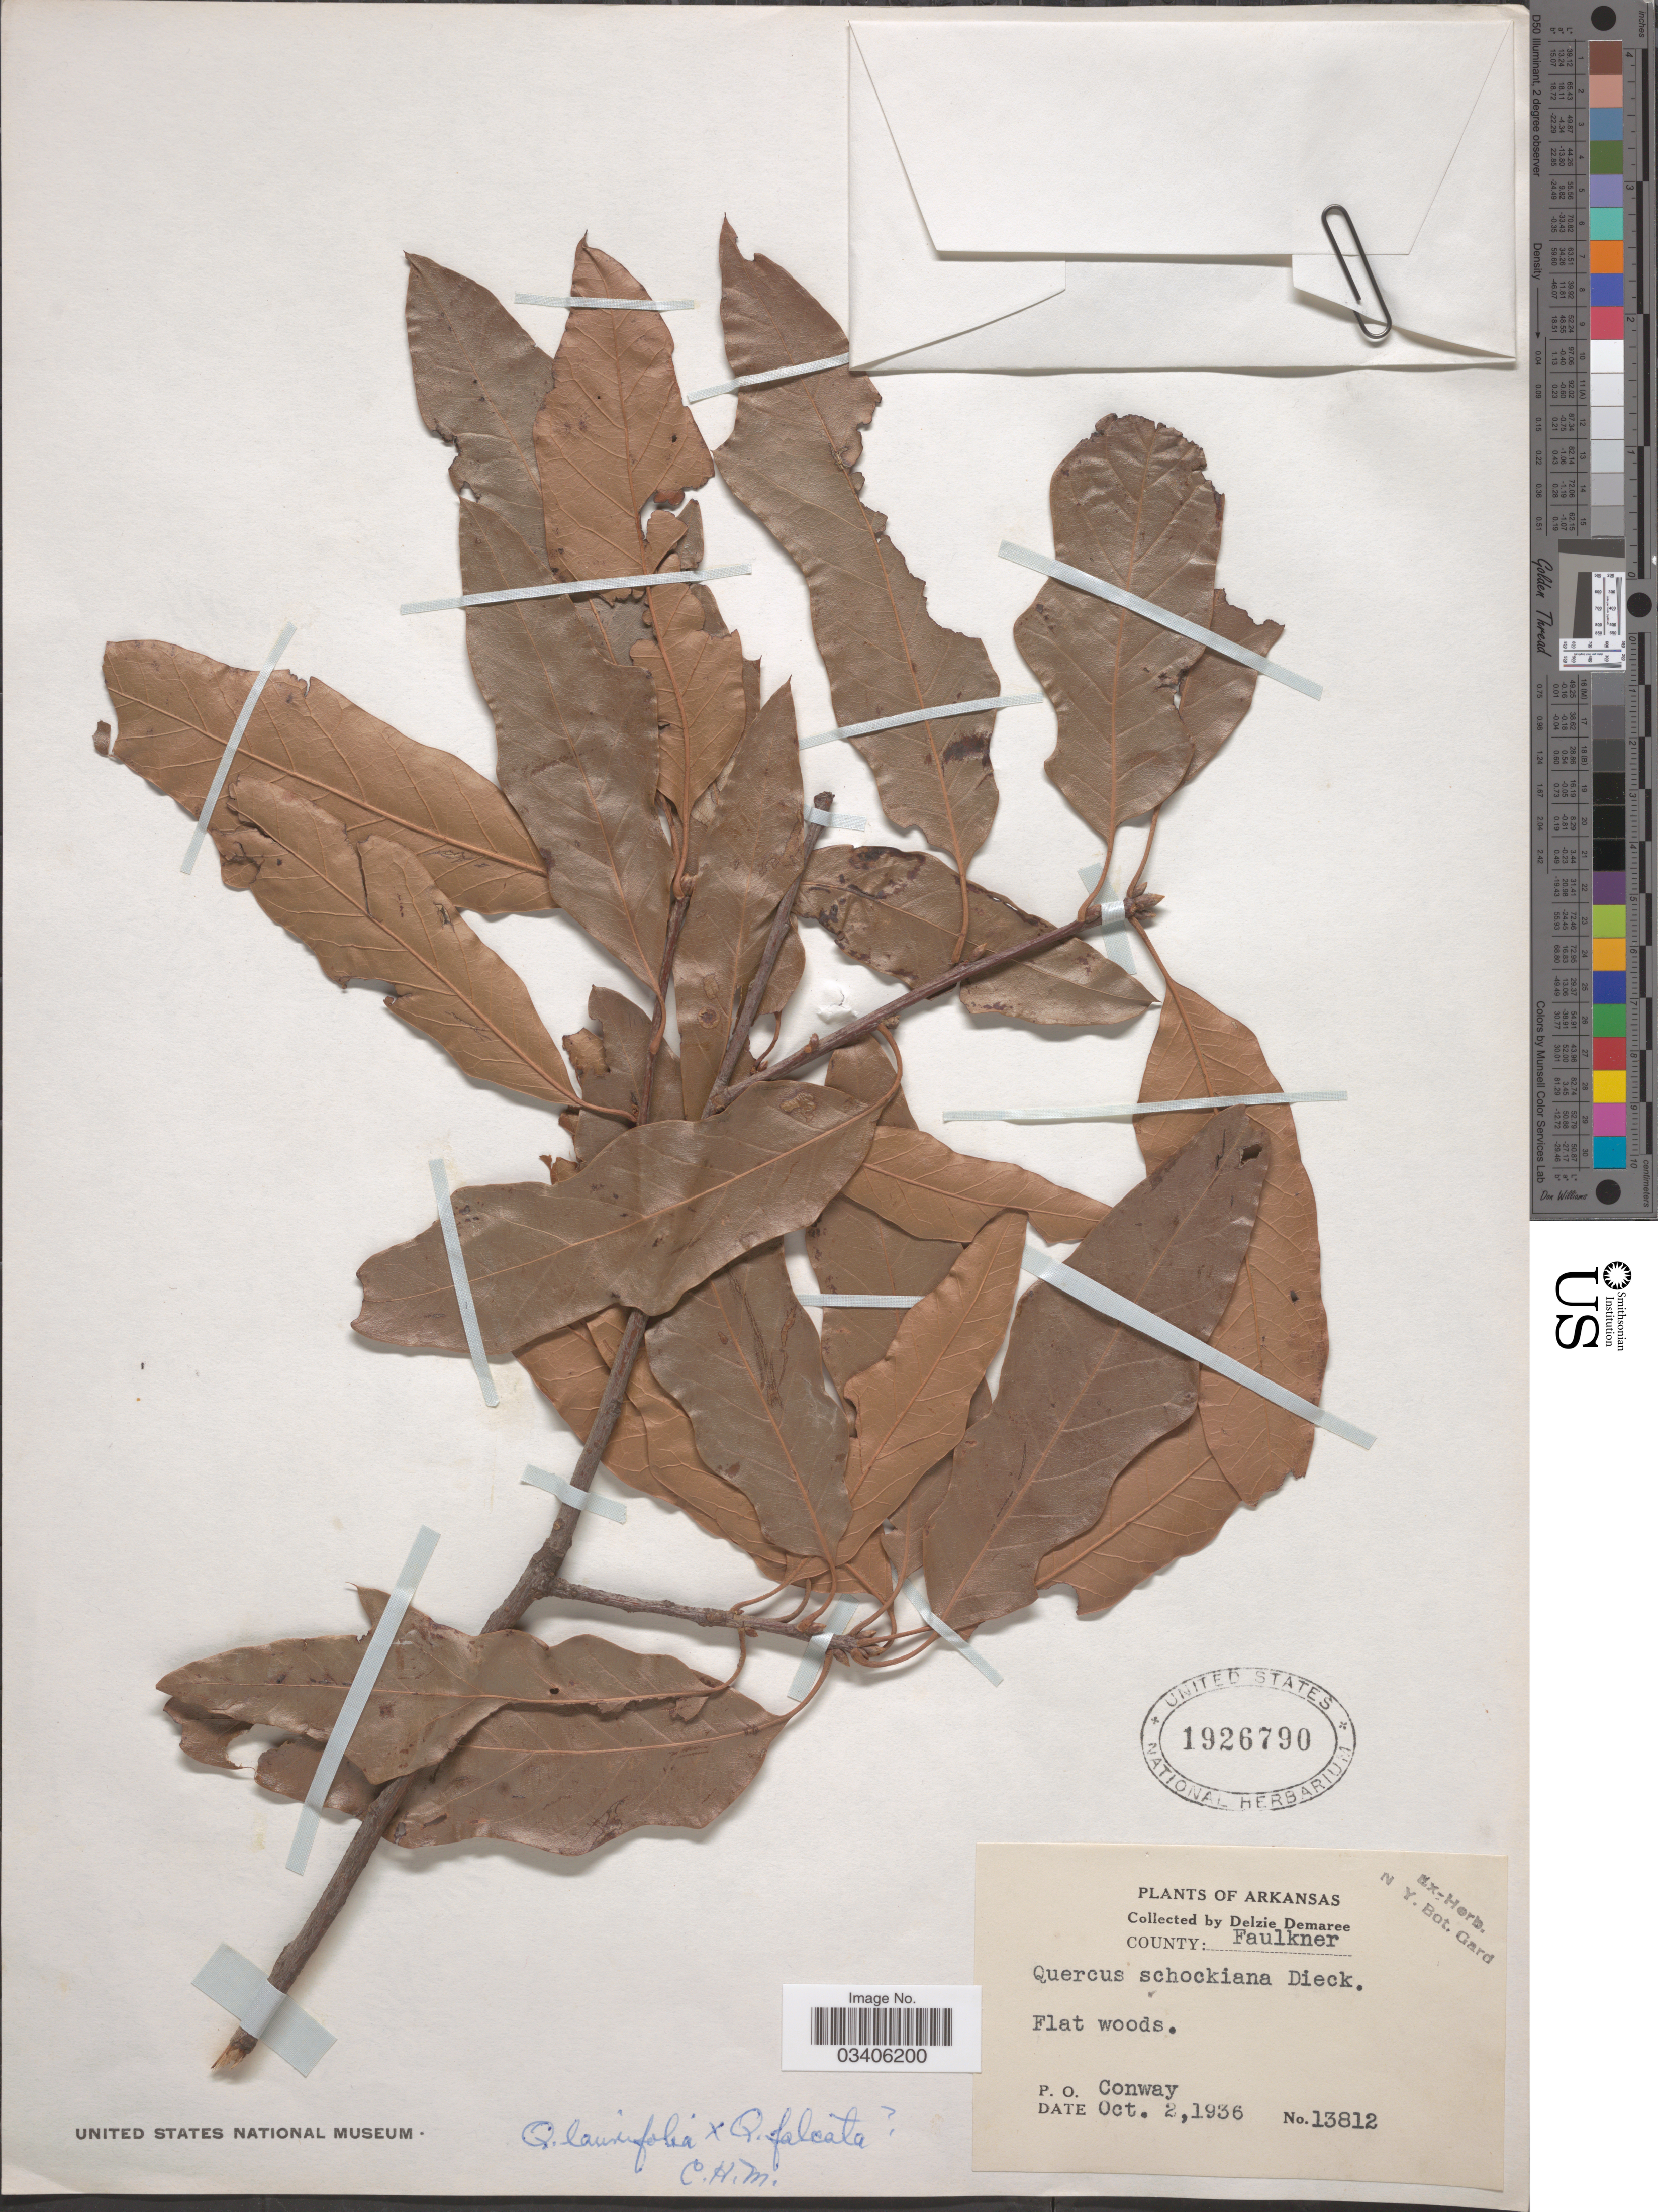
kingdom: Plantae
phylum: Tracheophyta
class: Magnoliopsida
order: Fagales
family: Fagaceae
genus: Quercus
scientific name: Quercus laurifolia x Q. falcata Michx.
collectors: D. Demaree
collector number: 13812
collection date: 1936-10-02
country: United States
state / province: Arkansas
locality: County: Faulkner. Flat woods. P. O. Conway.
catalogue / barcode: US 1926790